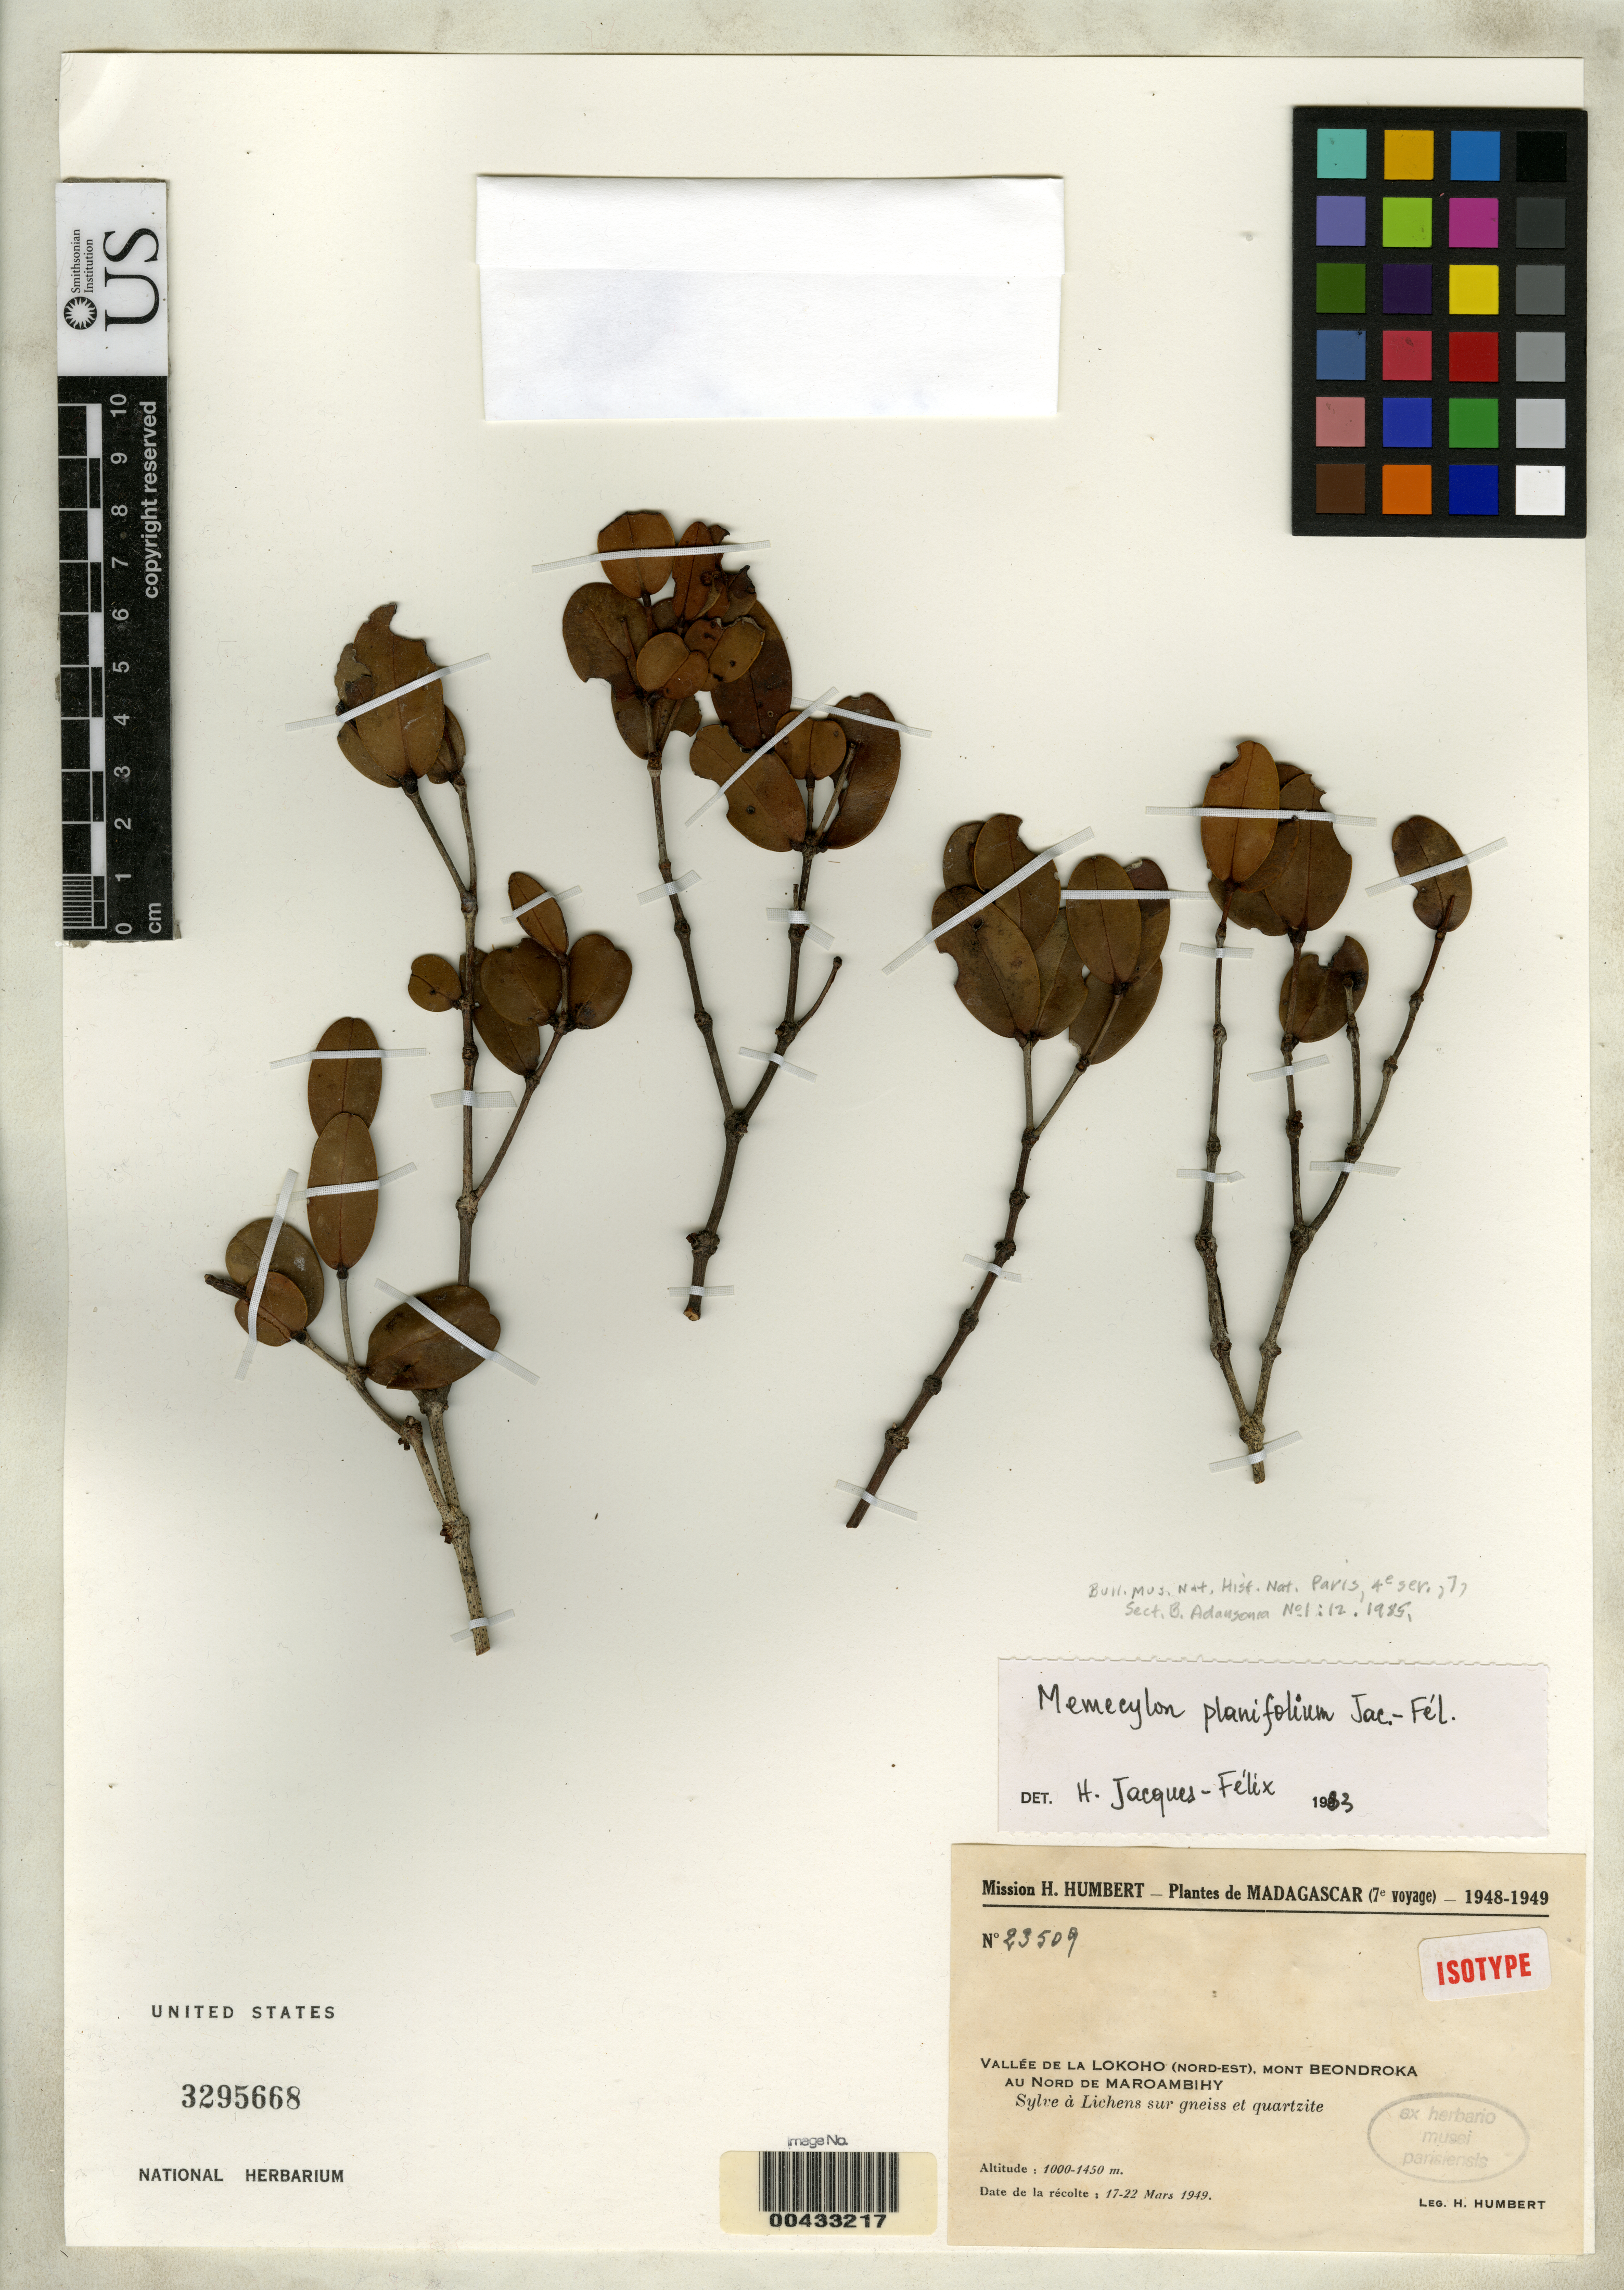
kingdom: Plantae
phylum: Tracheophyta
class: Magnoliopsida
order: Myrtales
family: Melastomataceae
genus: Memecylon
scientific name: Memecylon planifolium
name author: Jacq.-Fél.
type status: Isotype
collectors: H. Humbert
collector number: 23509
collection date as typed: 17 Mar 1949 to 22 Mar 1949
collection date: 1949-03-17/1949-03-22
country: Madagascar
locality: Vallee de La Lokoho (nord-est), Mont Beondroka au Nord de Maroambihy.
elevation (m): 1000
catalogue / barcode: US 3295668